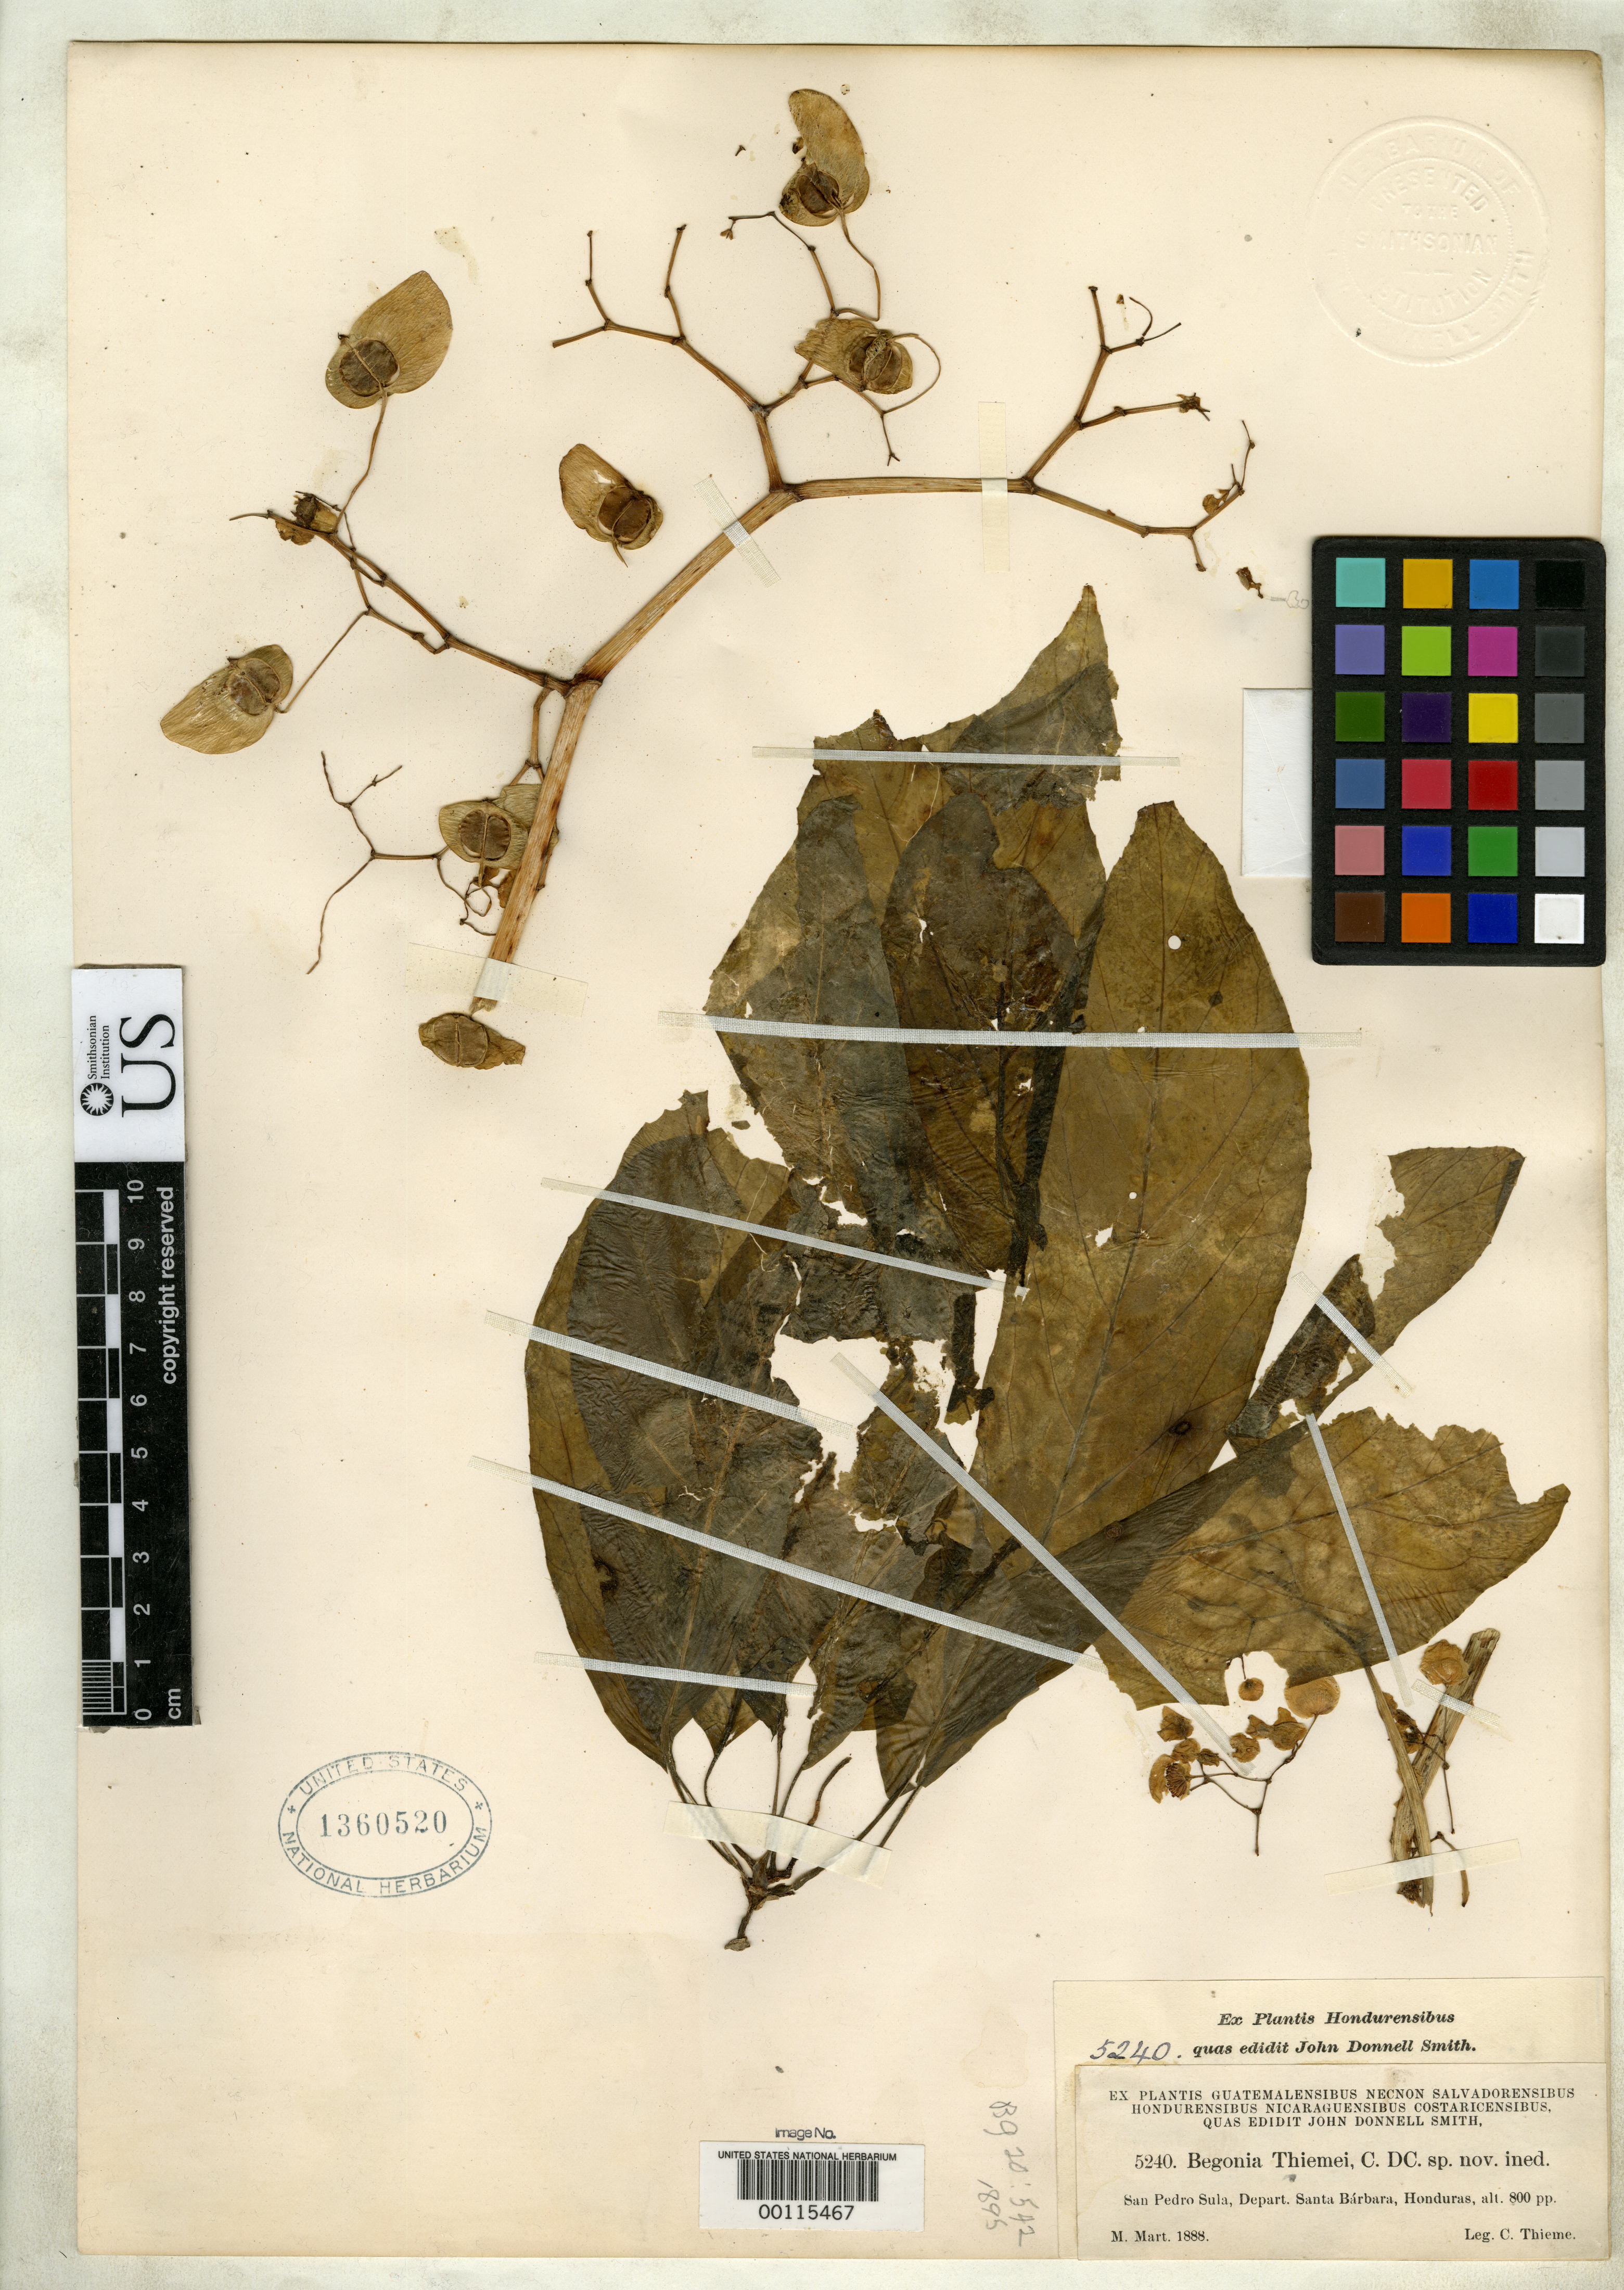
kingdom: Plantae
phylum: Tracheophyta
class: Magnoliopsida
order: Cucurbitales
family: Begoniaceae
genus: Begonia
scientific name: Begonia thiemei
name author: C. DC. ex Donn. Sm.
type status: Isotype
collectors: C. Thieme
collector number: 5240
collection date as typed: Mar 1888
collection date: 1888-03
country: Honduras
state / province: Santa Bárbara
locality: San Pedro Sula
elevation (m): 244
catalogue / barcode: US 1360520